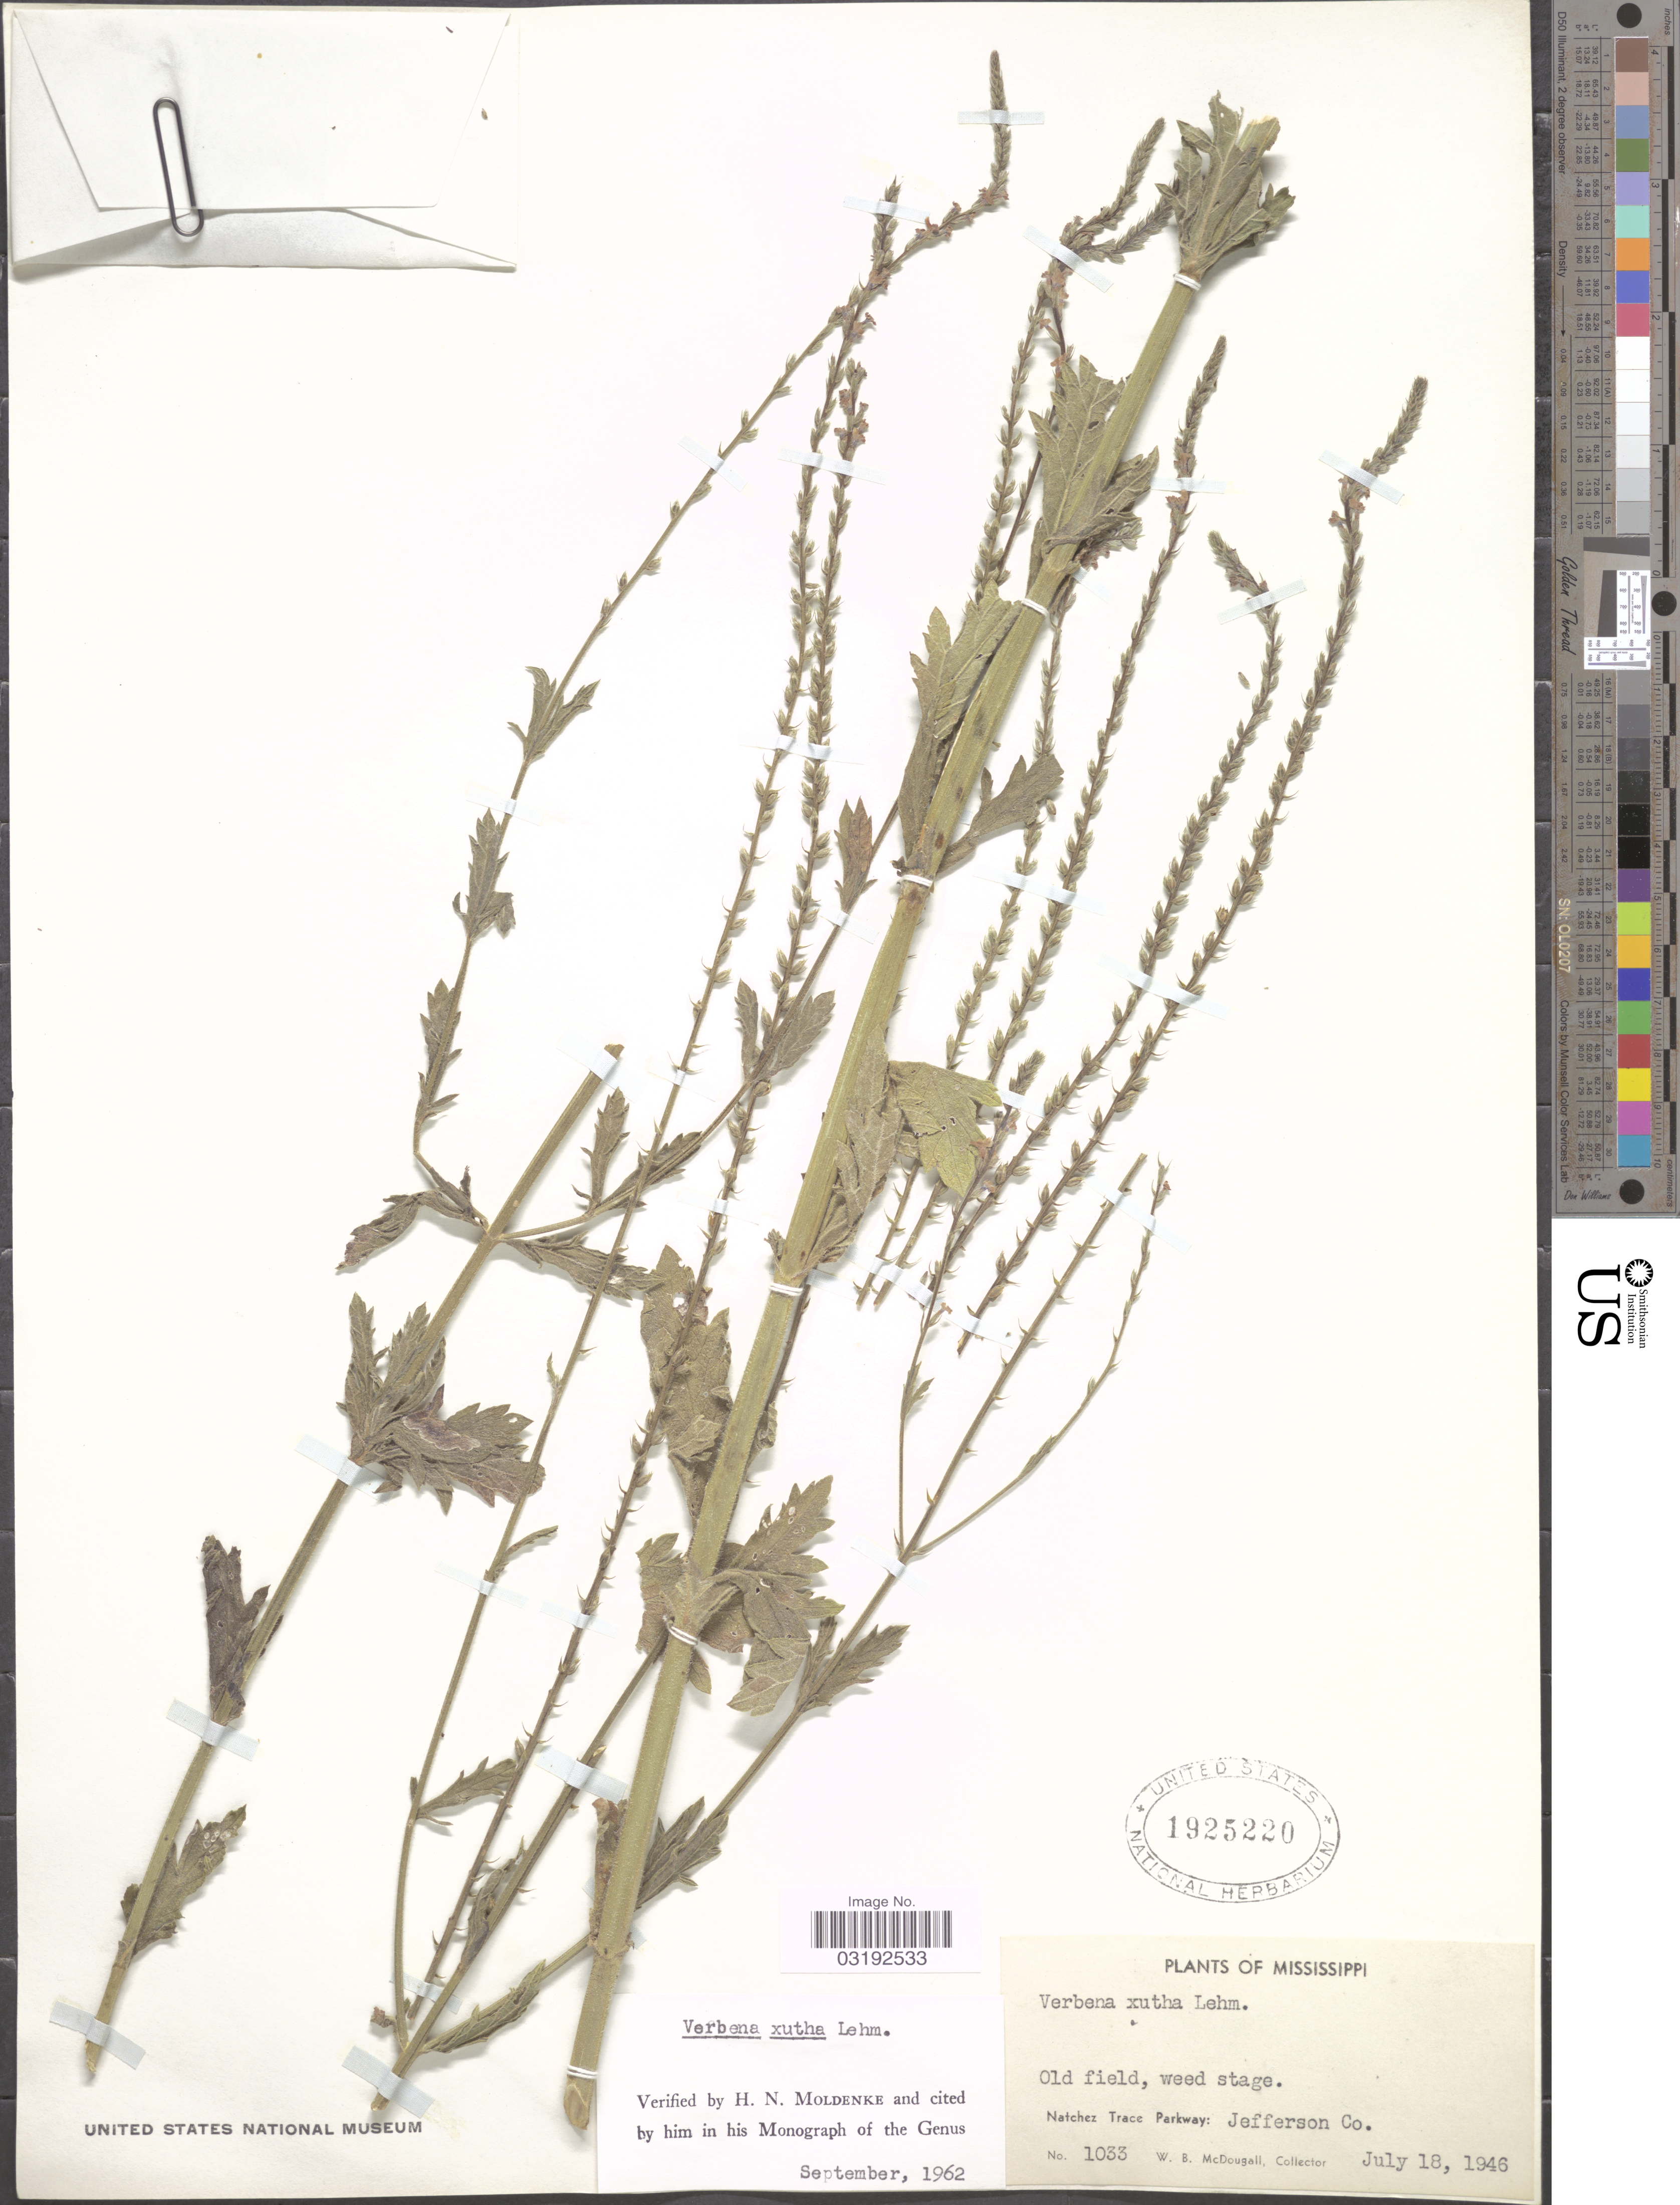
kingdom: Plantae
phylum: Tracheophyta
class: Magnoliopsida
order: Lamiales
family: Verbenaceae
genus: Verbena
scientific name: Verbena xutha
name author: Lehm.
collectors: W. B. McDougall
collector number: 1033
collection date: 1946-07-18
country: United States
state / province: Mississippi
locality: Old field. Natchez Trace Parkway: Jefferson Co.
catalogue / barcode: US 1925220